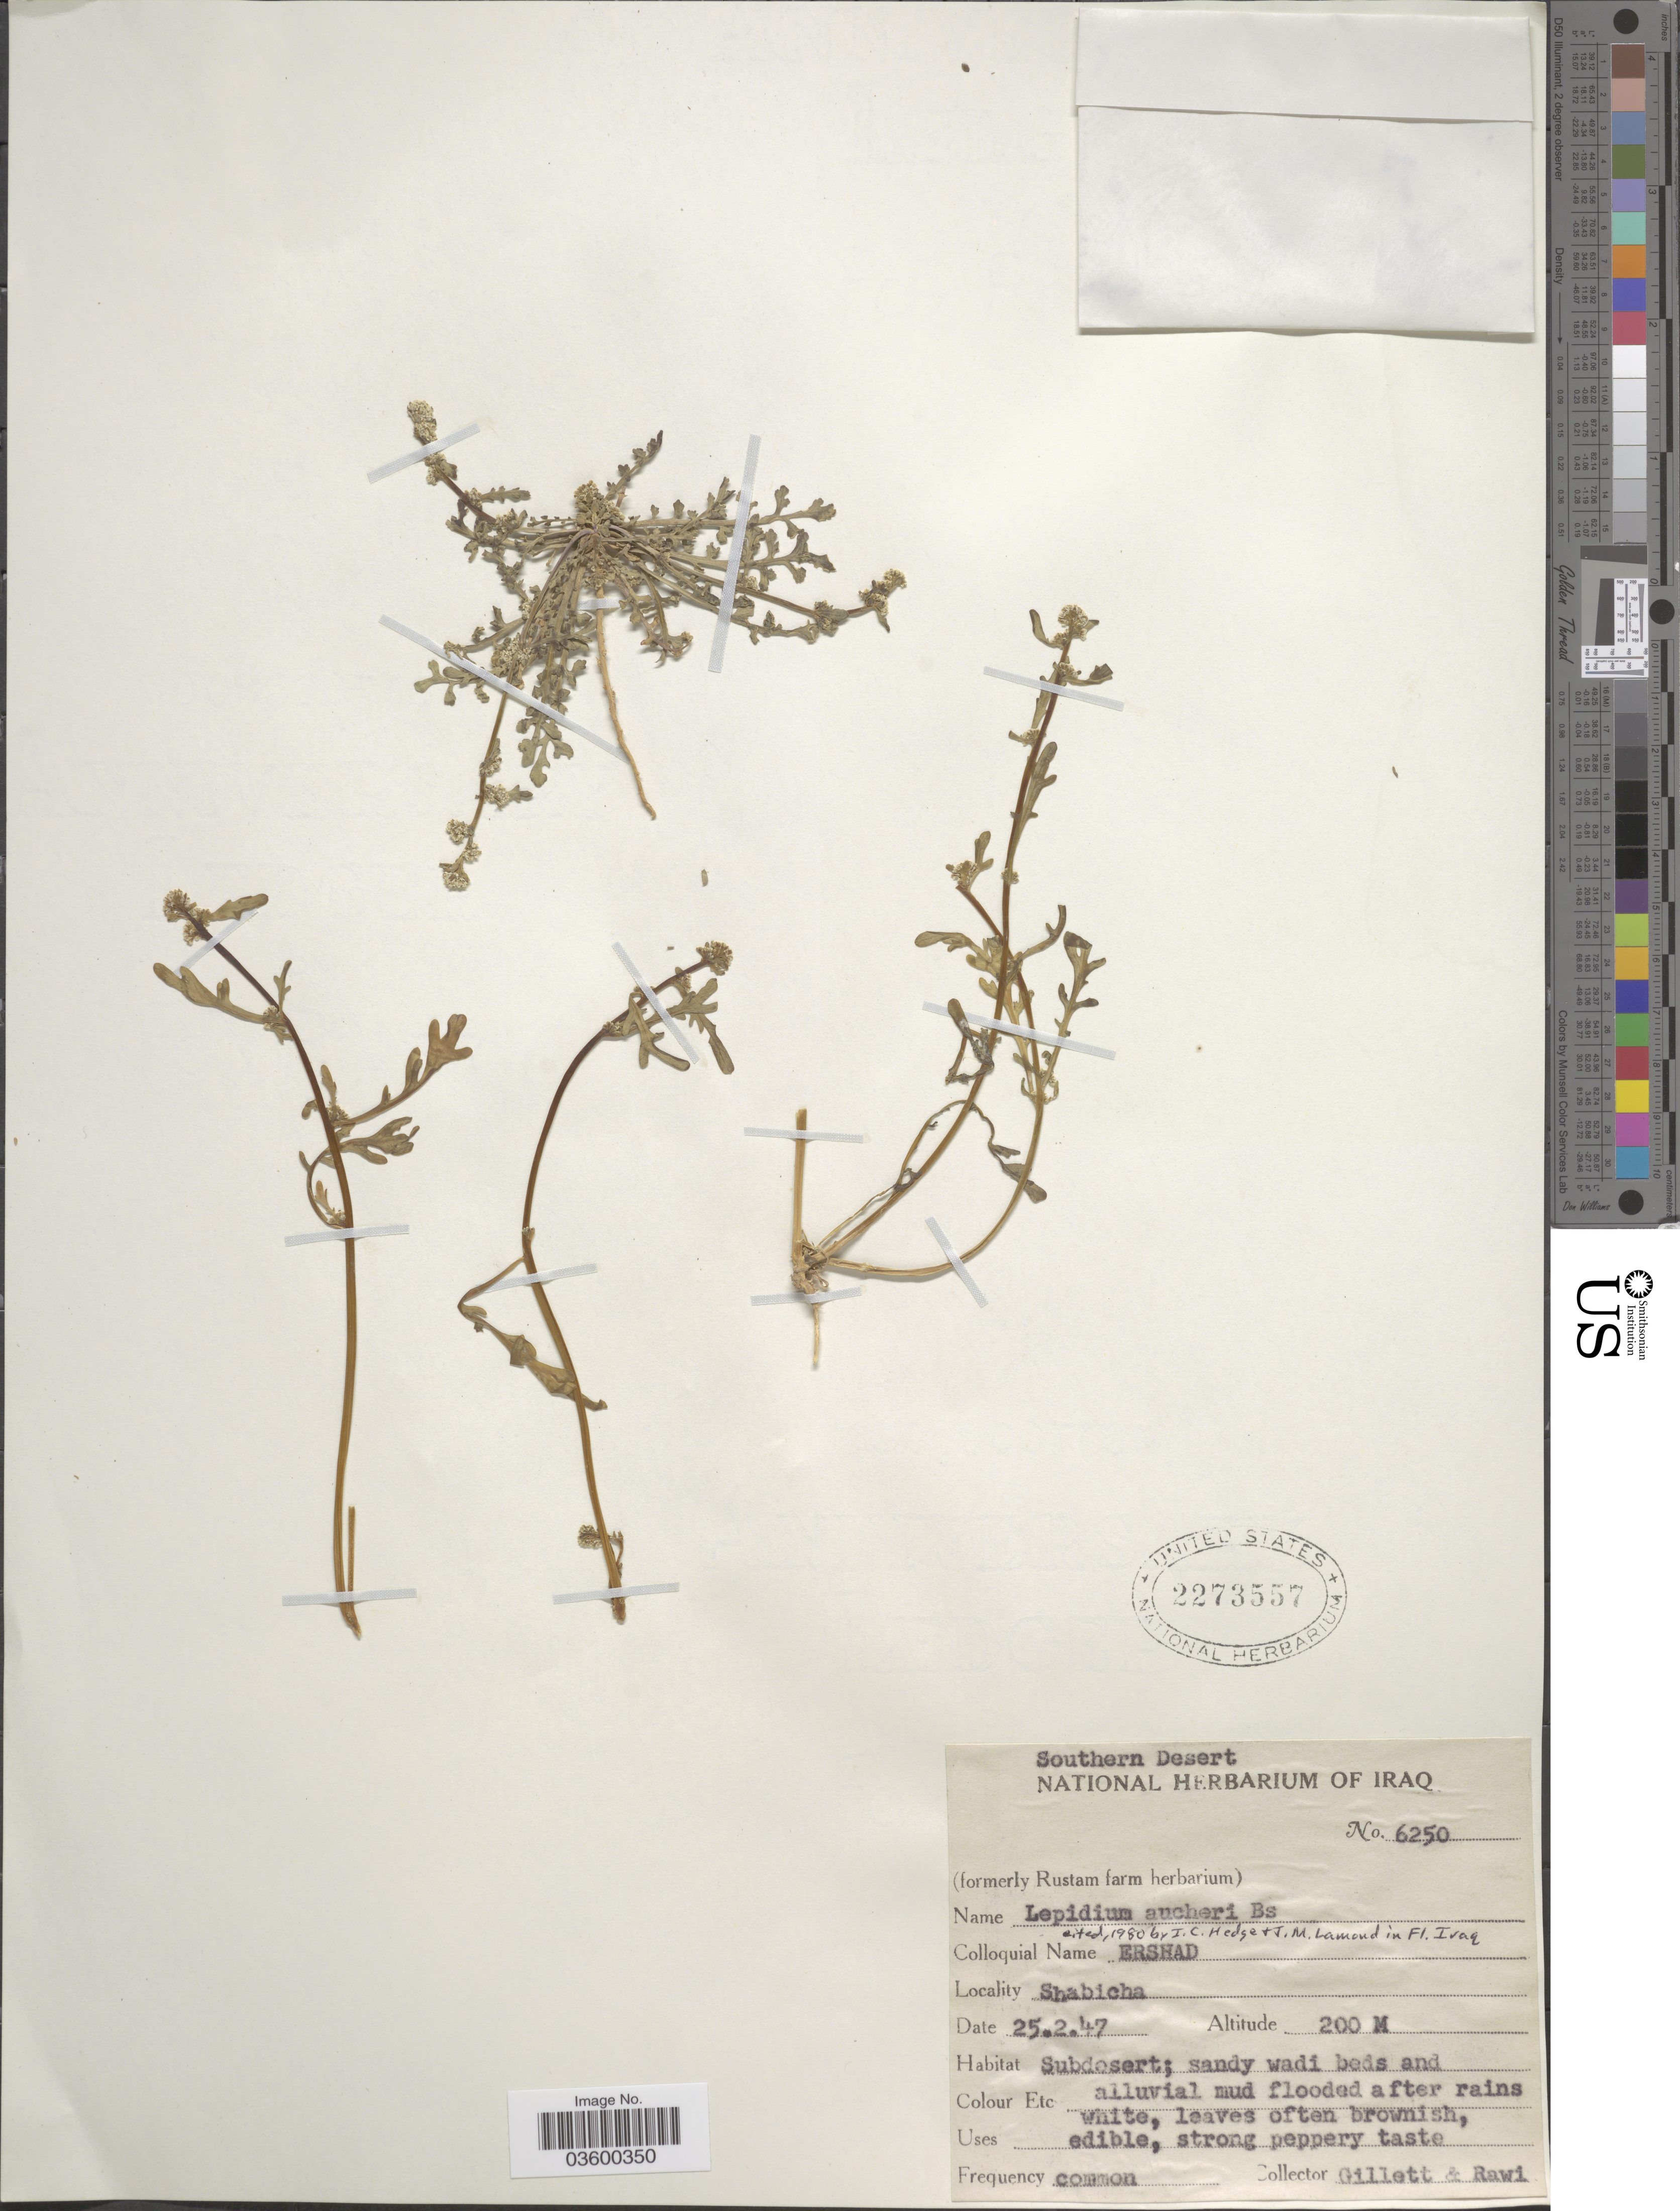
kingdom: Plantae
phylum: Tracheophyta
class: Magnoliopsida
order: Brassicales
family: Brassicaceae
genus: Lepidium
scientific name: Lepidium aucheri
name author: Boiss.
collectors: Gillett, -- & -. Rawi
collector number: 6250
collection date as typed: Transcribed d/m/y: 25/2/47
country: Iraq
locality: Southern Desert. Shabicha.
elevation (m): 200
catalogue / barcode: US 2273557